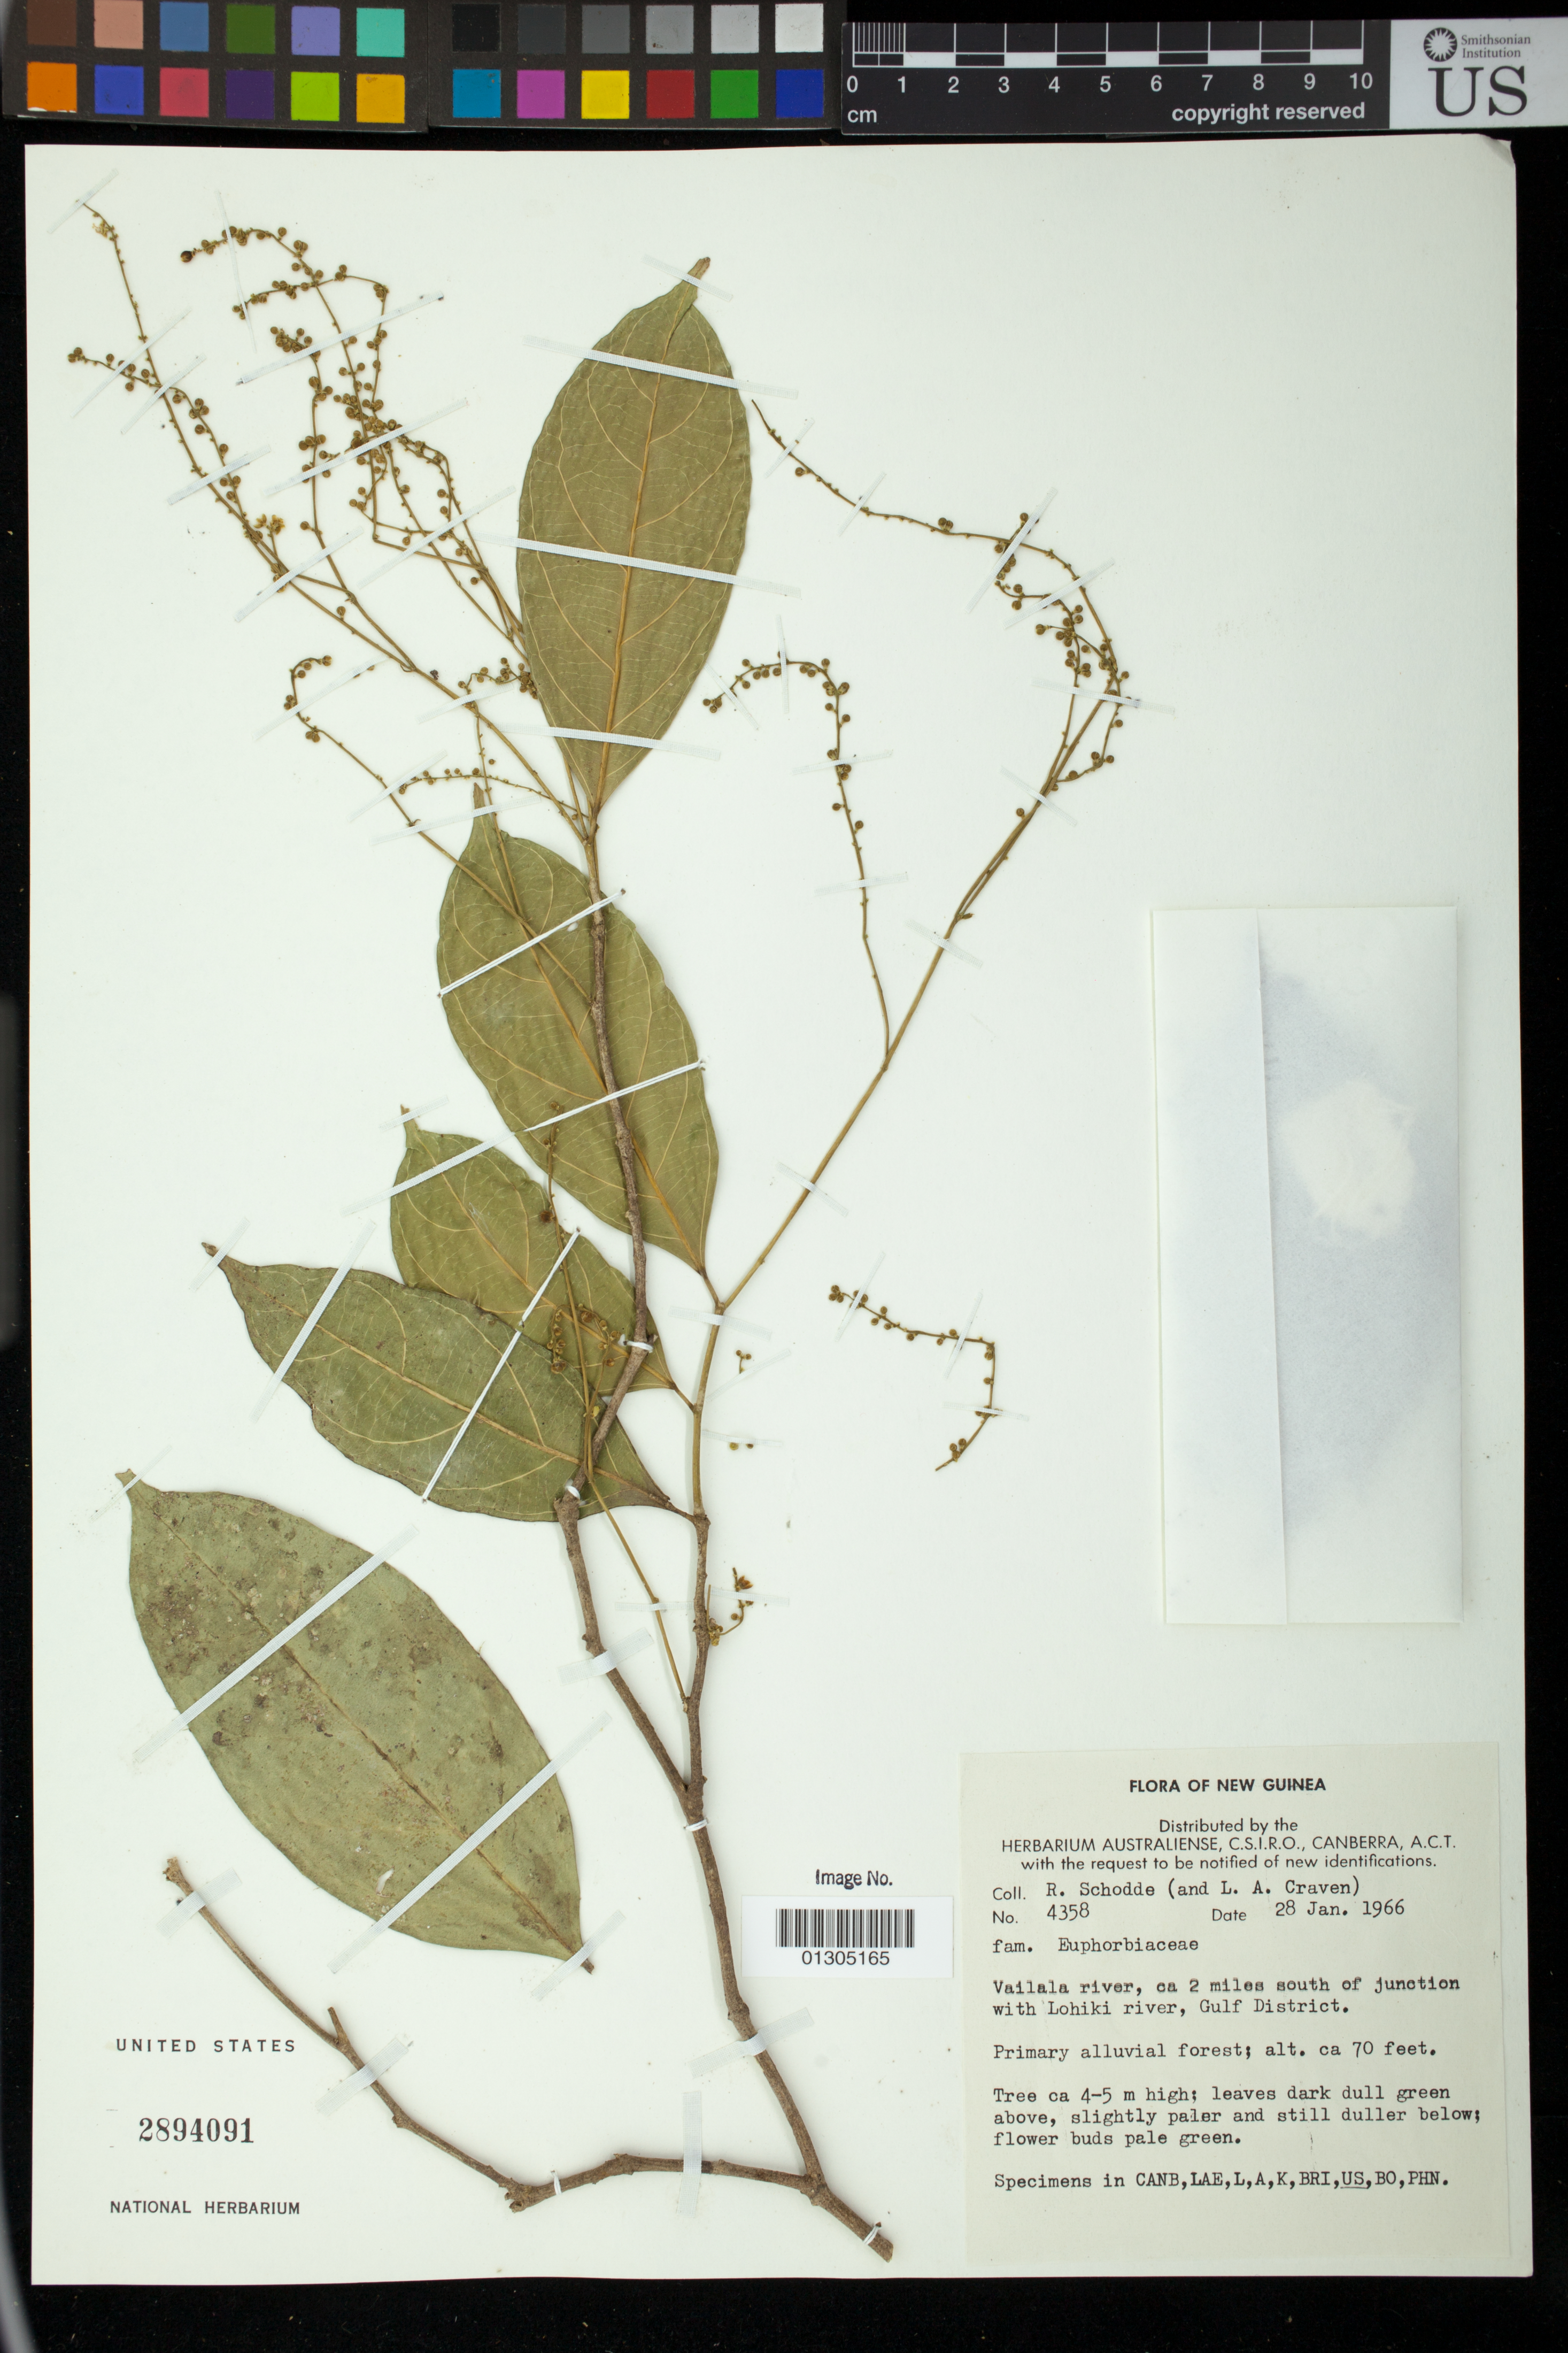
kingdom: Plantae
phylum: Tracheophyta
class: Magnoliopsida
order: Malpighiales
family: Euphorbiaceae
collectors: R. Schodde & L. A. Craven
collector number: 4358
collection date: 1966-01-28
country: Papua New Guinea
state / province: Gulf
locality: Vailala river, ca. 2 miles south of junction with Lohiki river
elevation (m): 21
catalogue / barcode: US 2894091